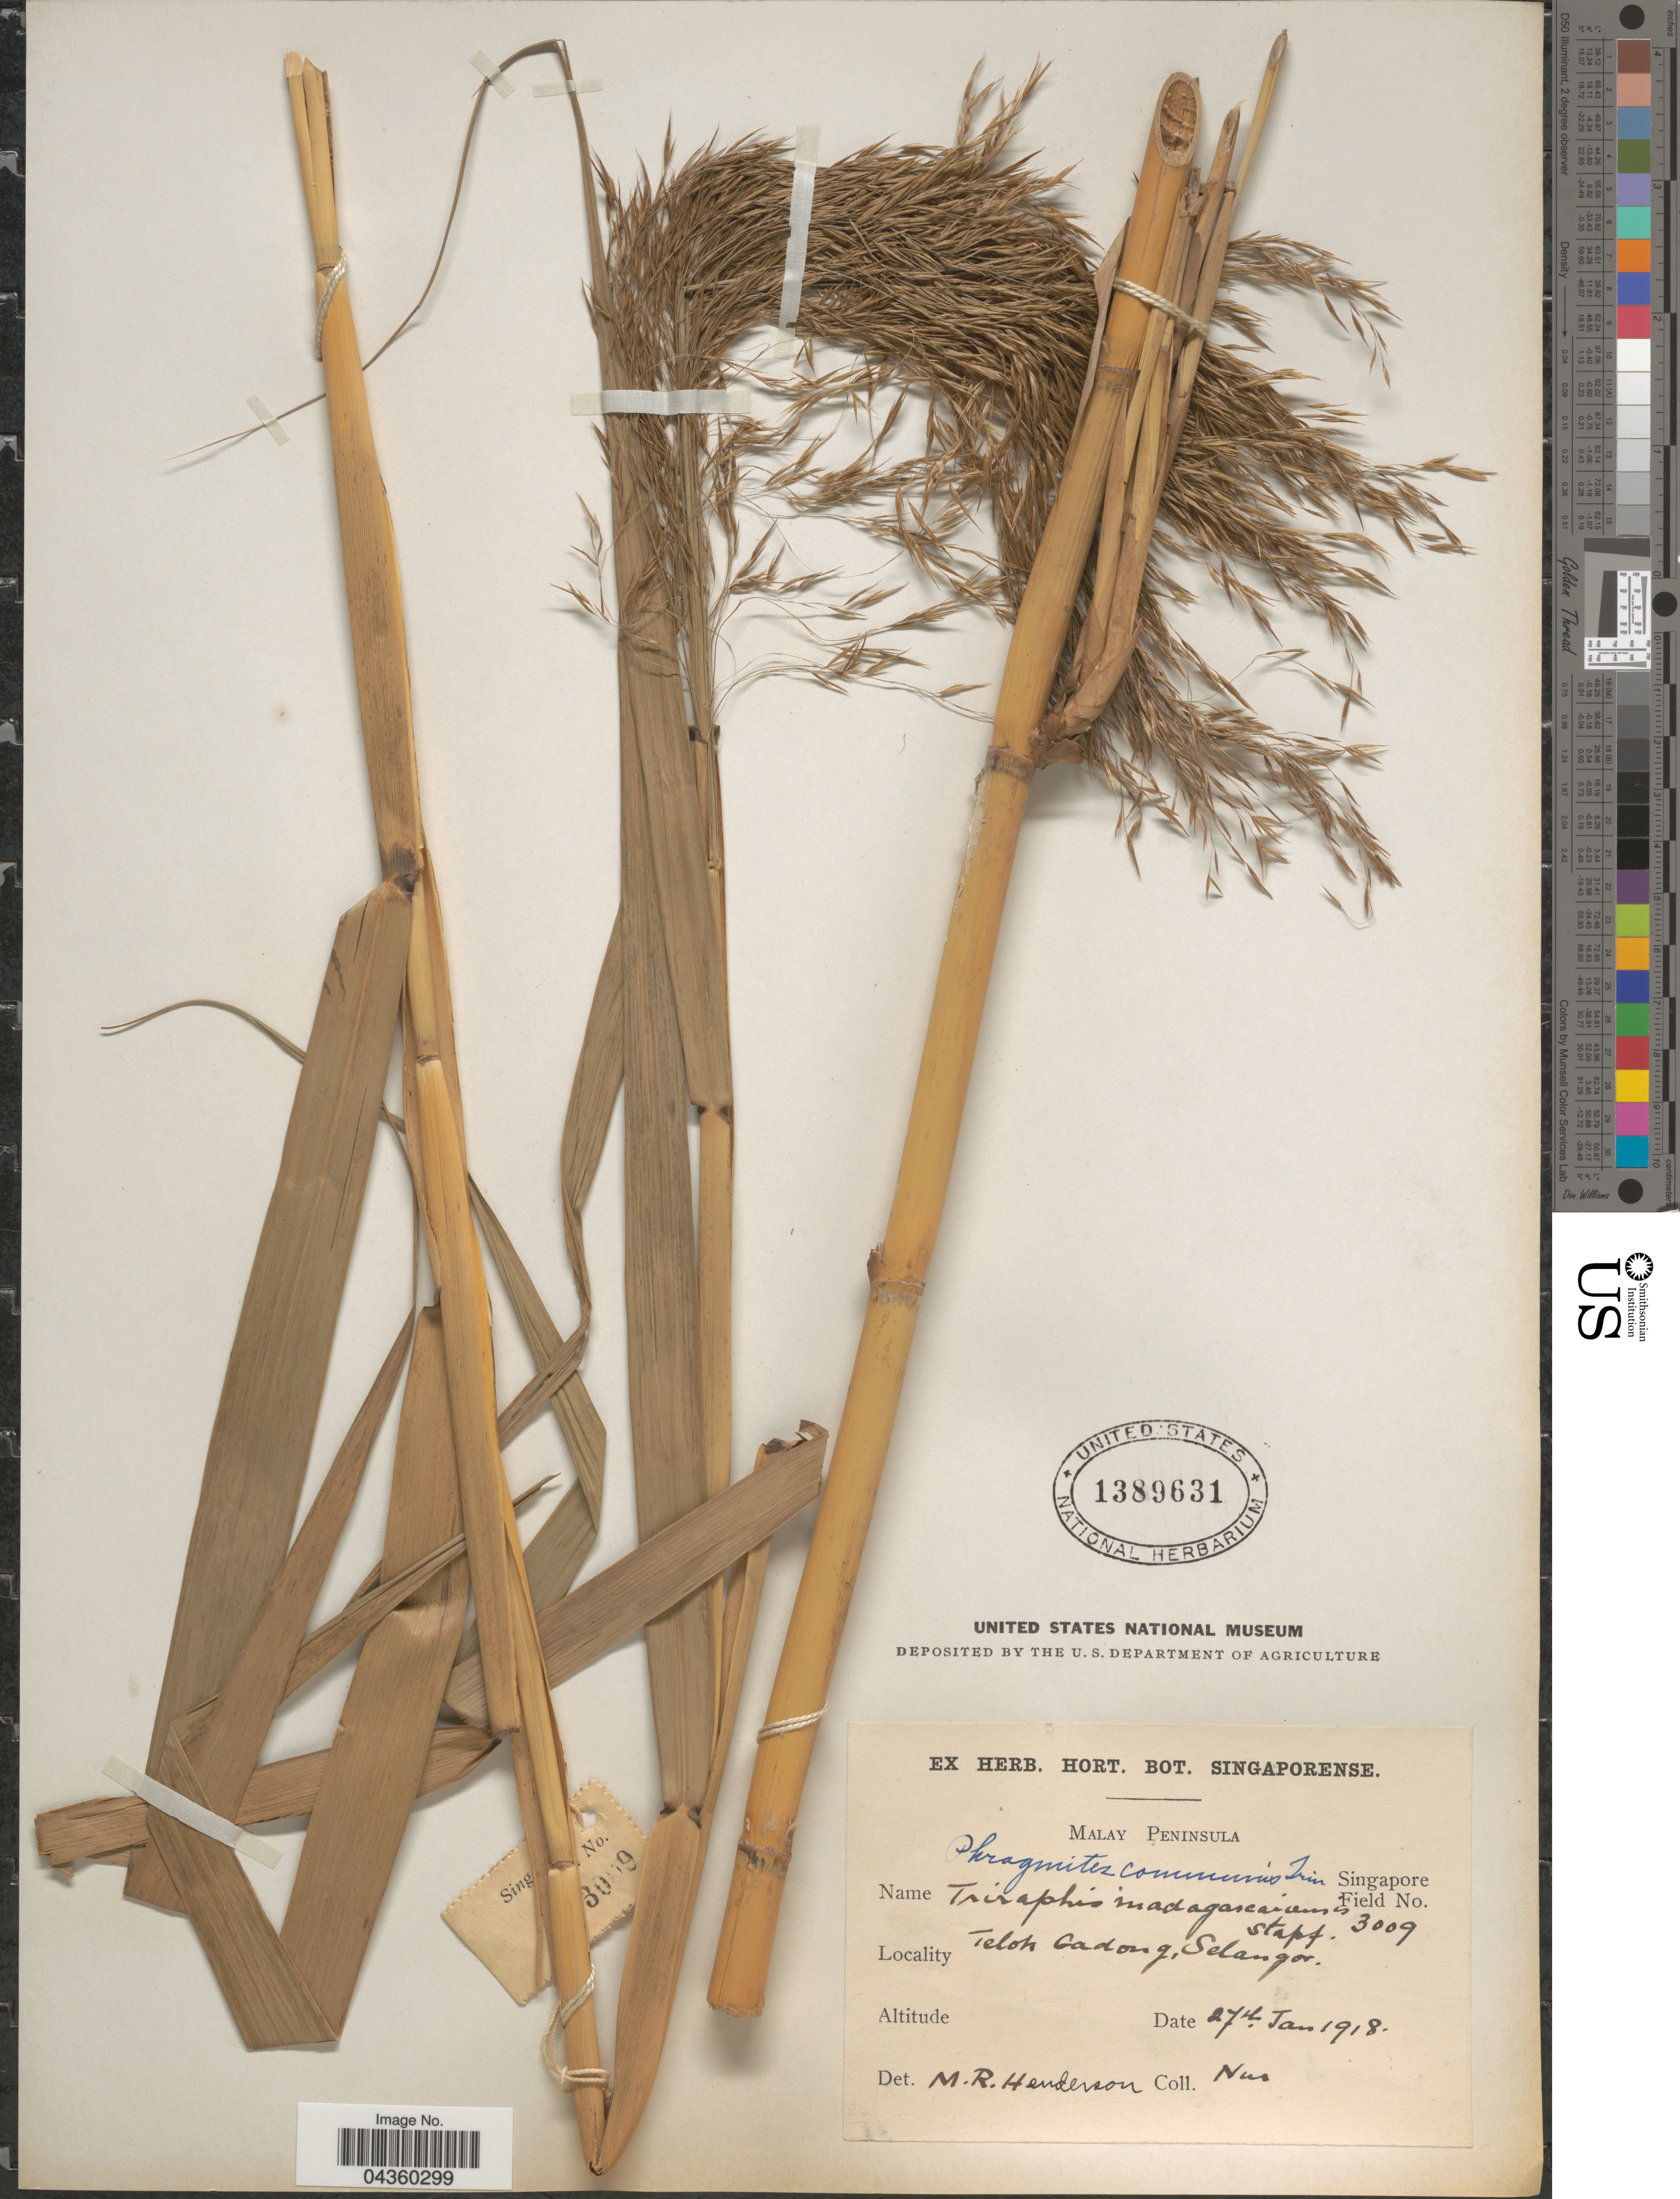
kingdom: Plantae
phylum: Tracheophyta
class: Liliopsida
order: Poales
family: Poaceae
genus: Phragmites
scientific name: Phragmites karka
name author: (Retz.) Trin. ex Steud.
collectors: -. Nur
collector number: Singapore Field 3009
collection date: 1918-01-27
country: Malaysia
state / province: Selangor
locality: Malay Peninsula. Teloh Gadong.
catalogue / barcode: US 1389631